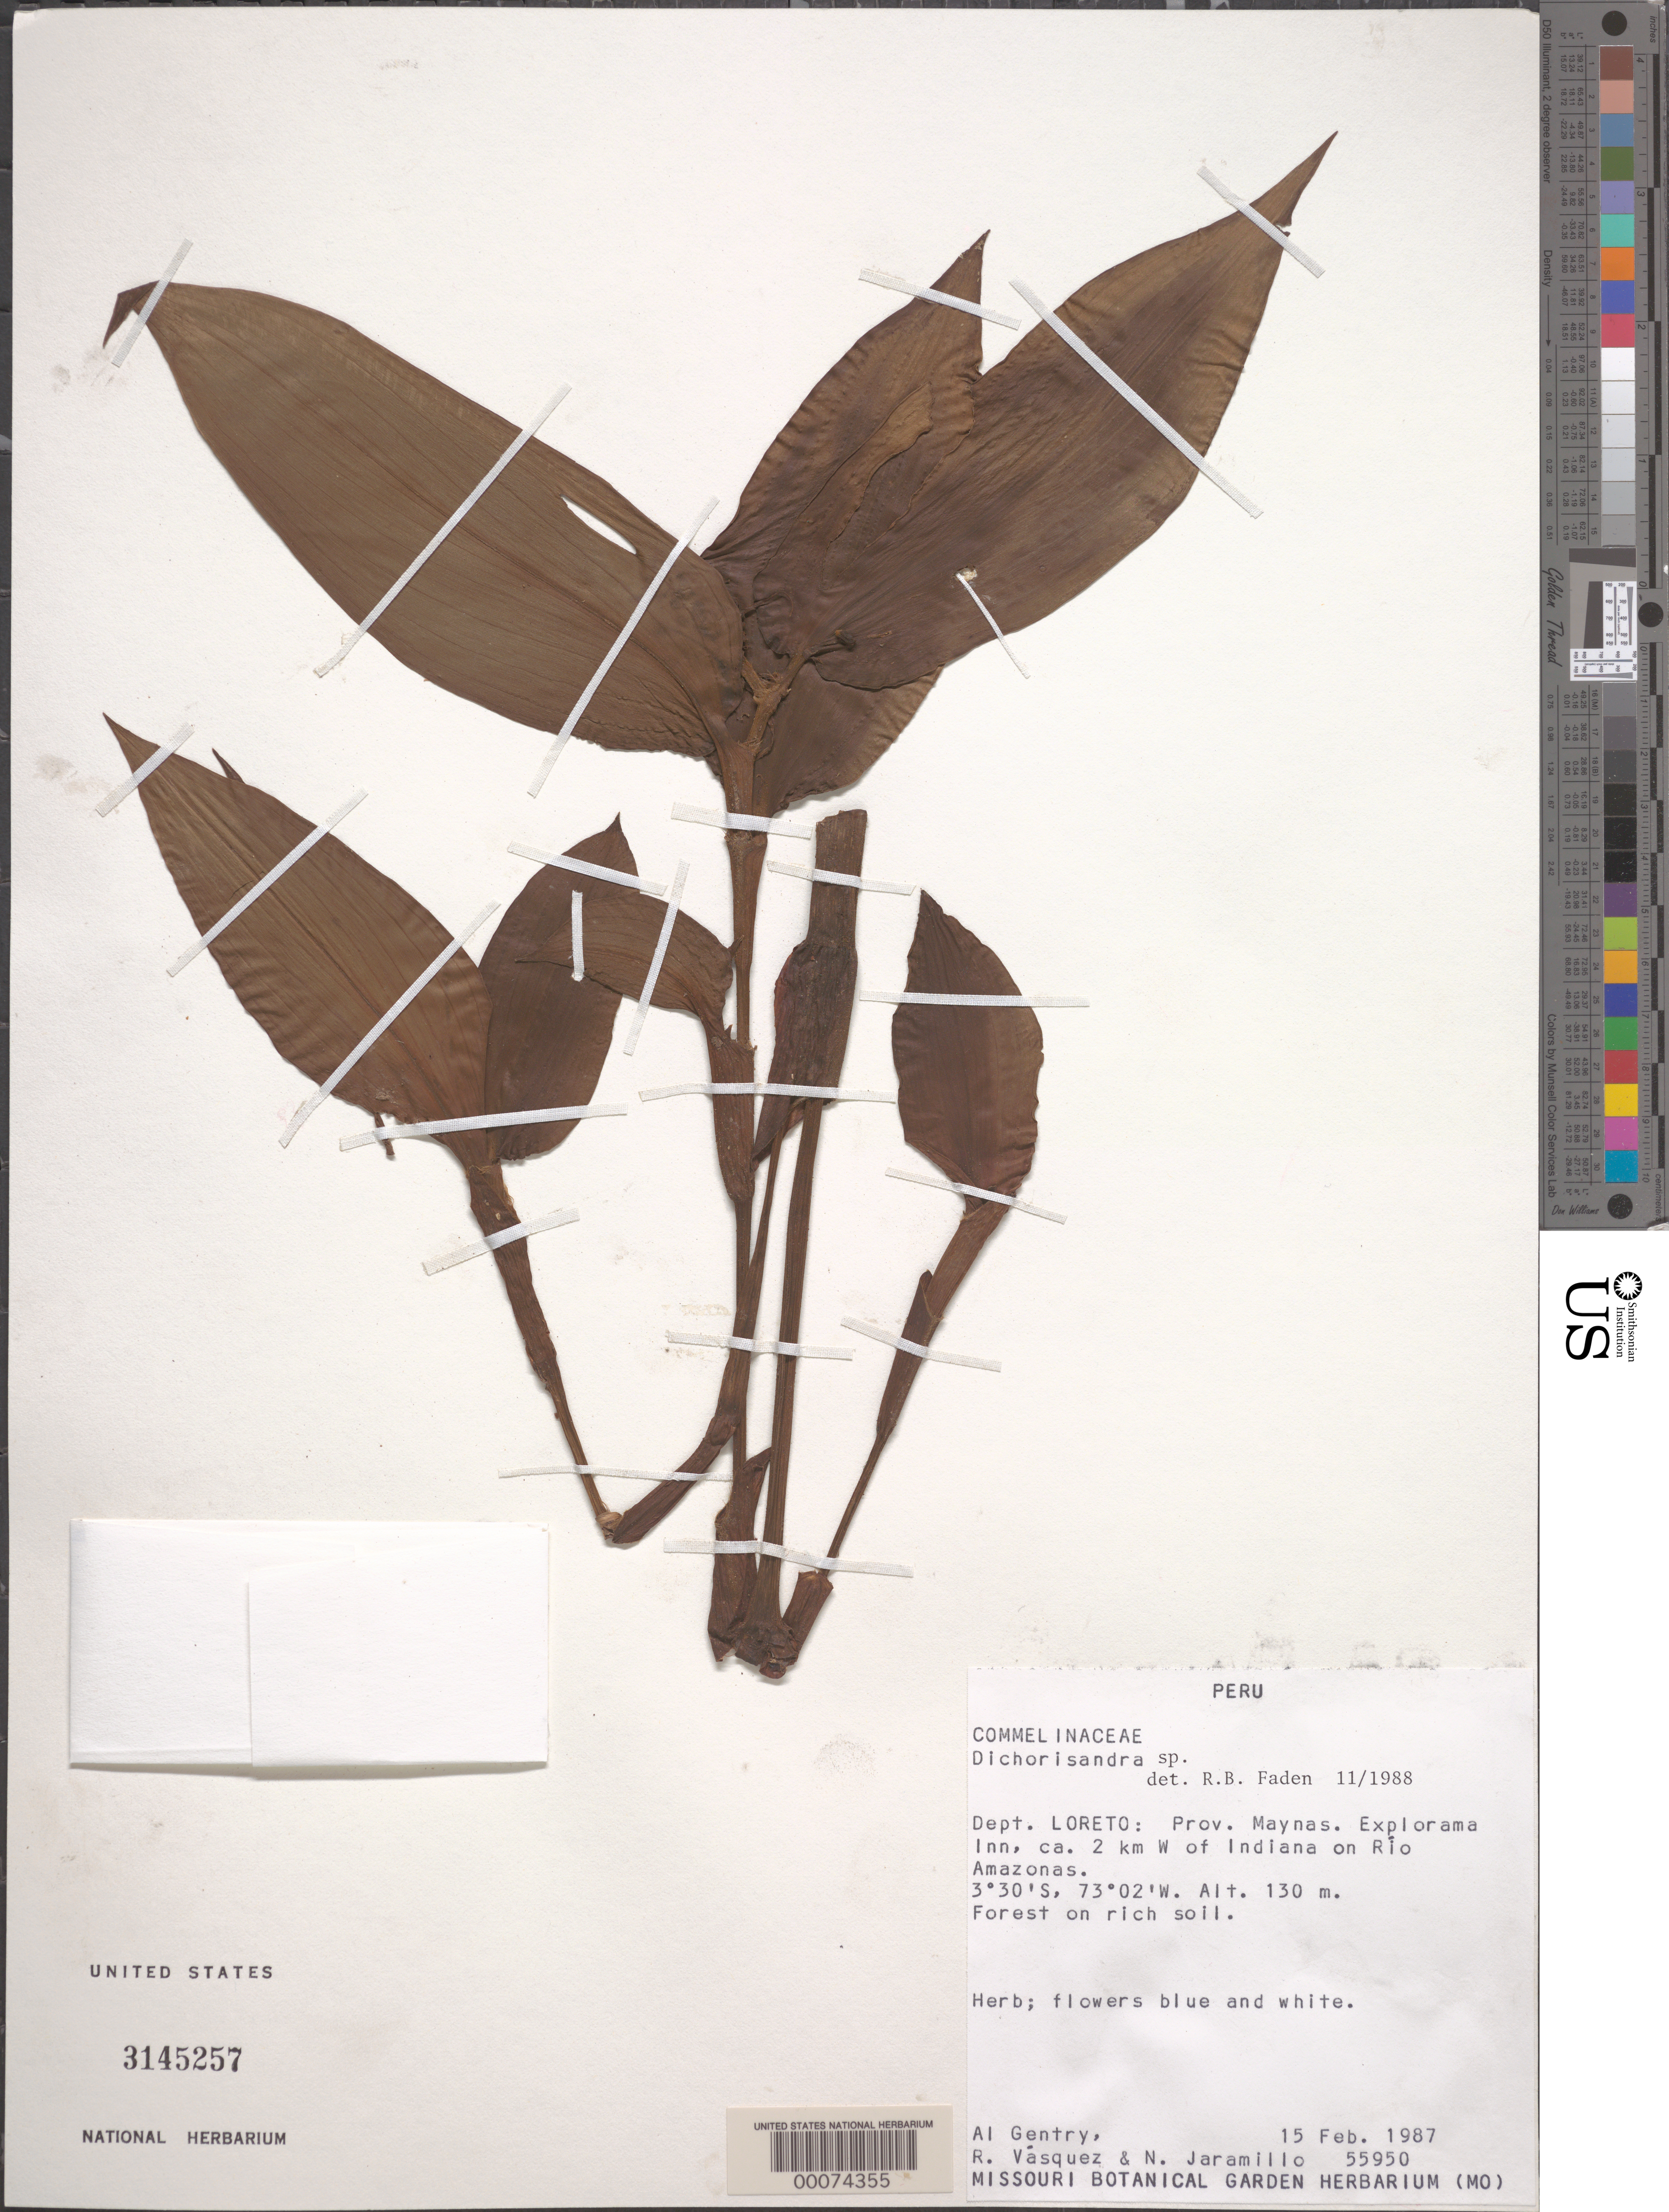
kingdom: Plantae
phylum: Tracheophyta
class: Liliopsida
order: Commelinales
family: Commelinaceae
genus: Dichorisandra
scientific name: Dichorisandra sp.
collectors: A. H. Gentry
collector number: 55950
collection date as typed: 15 Feb 1987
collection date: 1987-02-15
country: Peru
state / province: Loreto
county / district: Maynas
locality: Explorama inn, ca. 2 km w of indiana on rio amazonas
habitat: Forest on rich soil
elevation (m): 130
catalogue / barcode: US 3145257